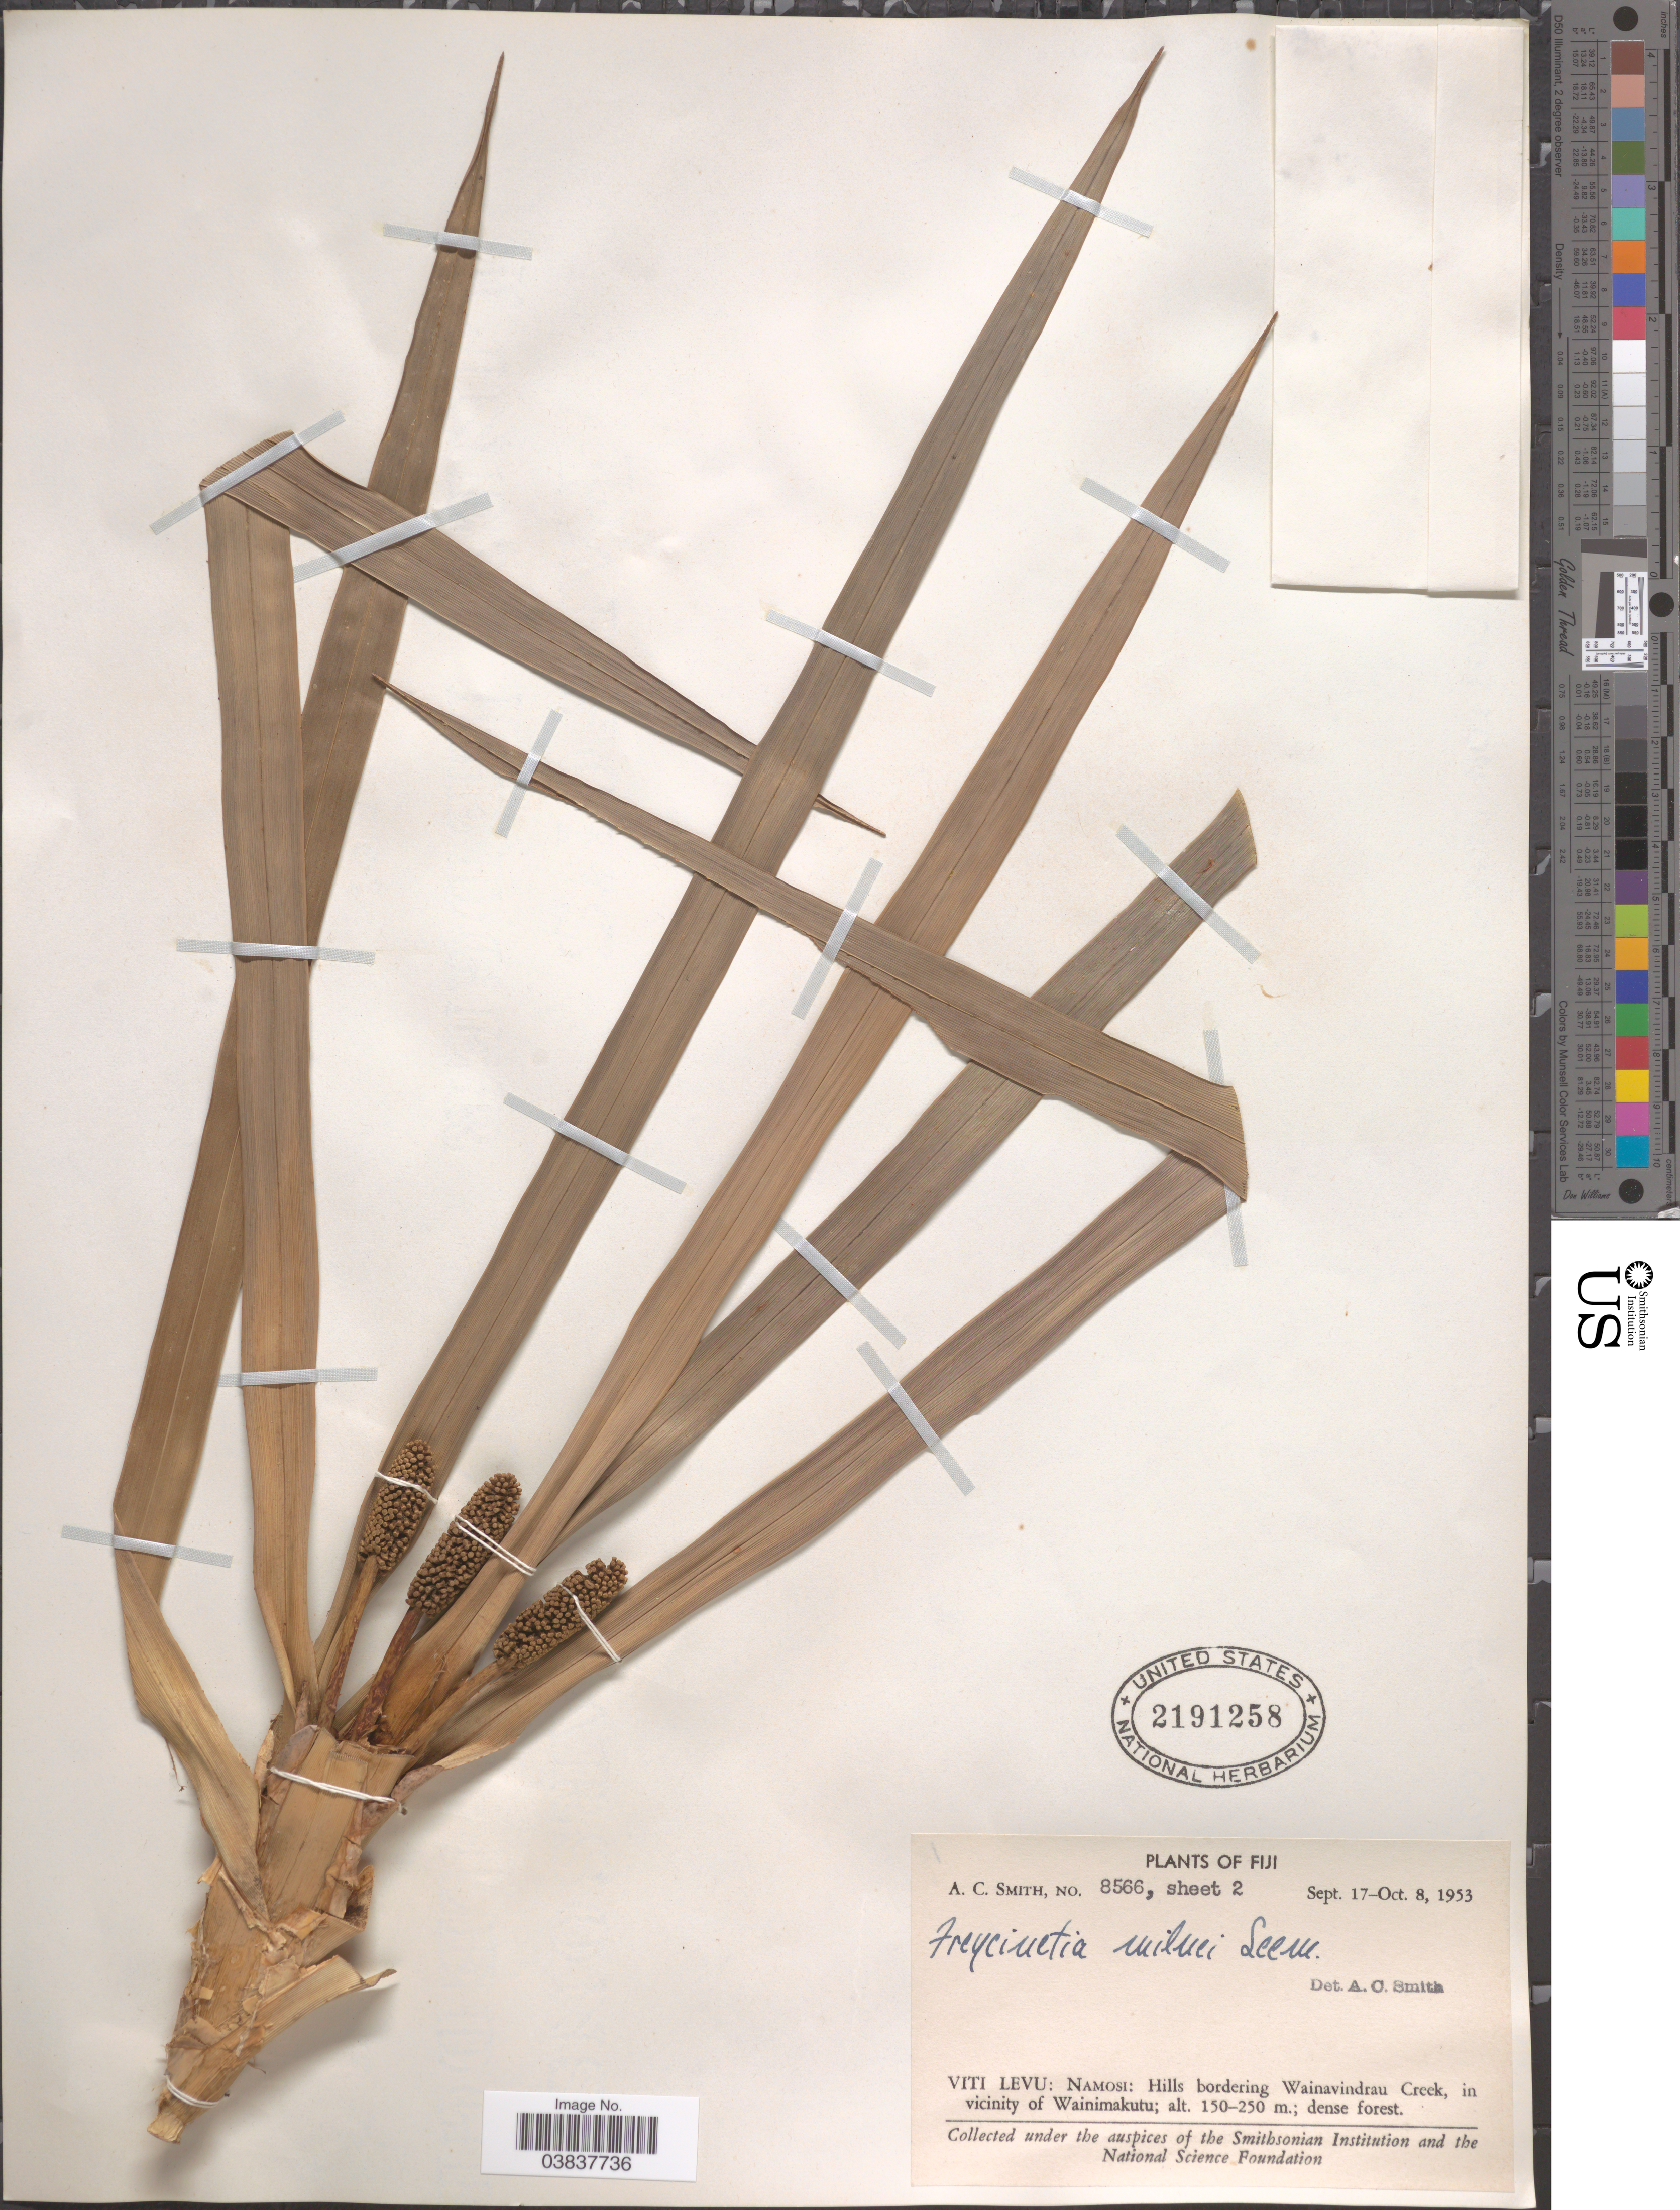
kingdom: Plantae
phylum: Tracheophyta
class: Liliopsida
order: Pandanales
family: Pandanaceae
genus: Freycinetia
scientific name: Freycinetia milnei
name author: Seem.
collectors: A. C. Smith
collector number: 8566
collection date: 1953-09-17/1953-10-08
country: Fiji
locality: Viti Levu: Namosi: Hills bordering Wainavindrau Creek, in vicinity of Wainimakutu.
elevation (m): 150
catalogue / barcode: US 2191258